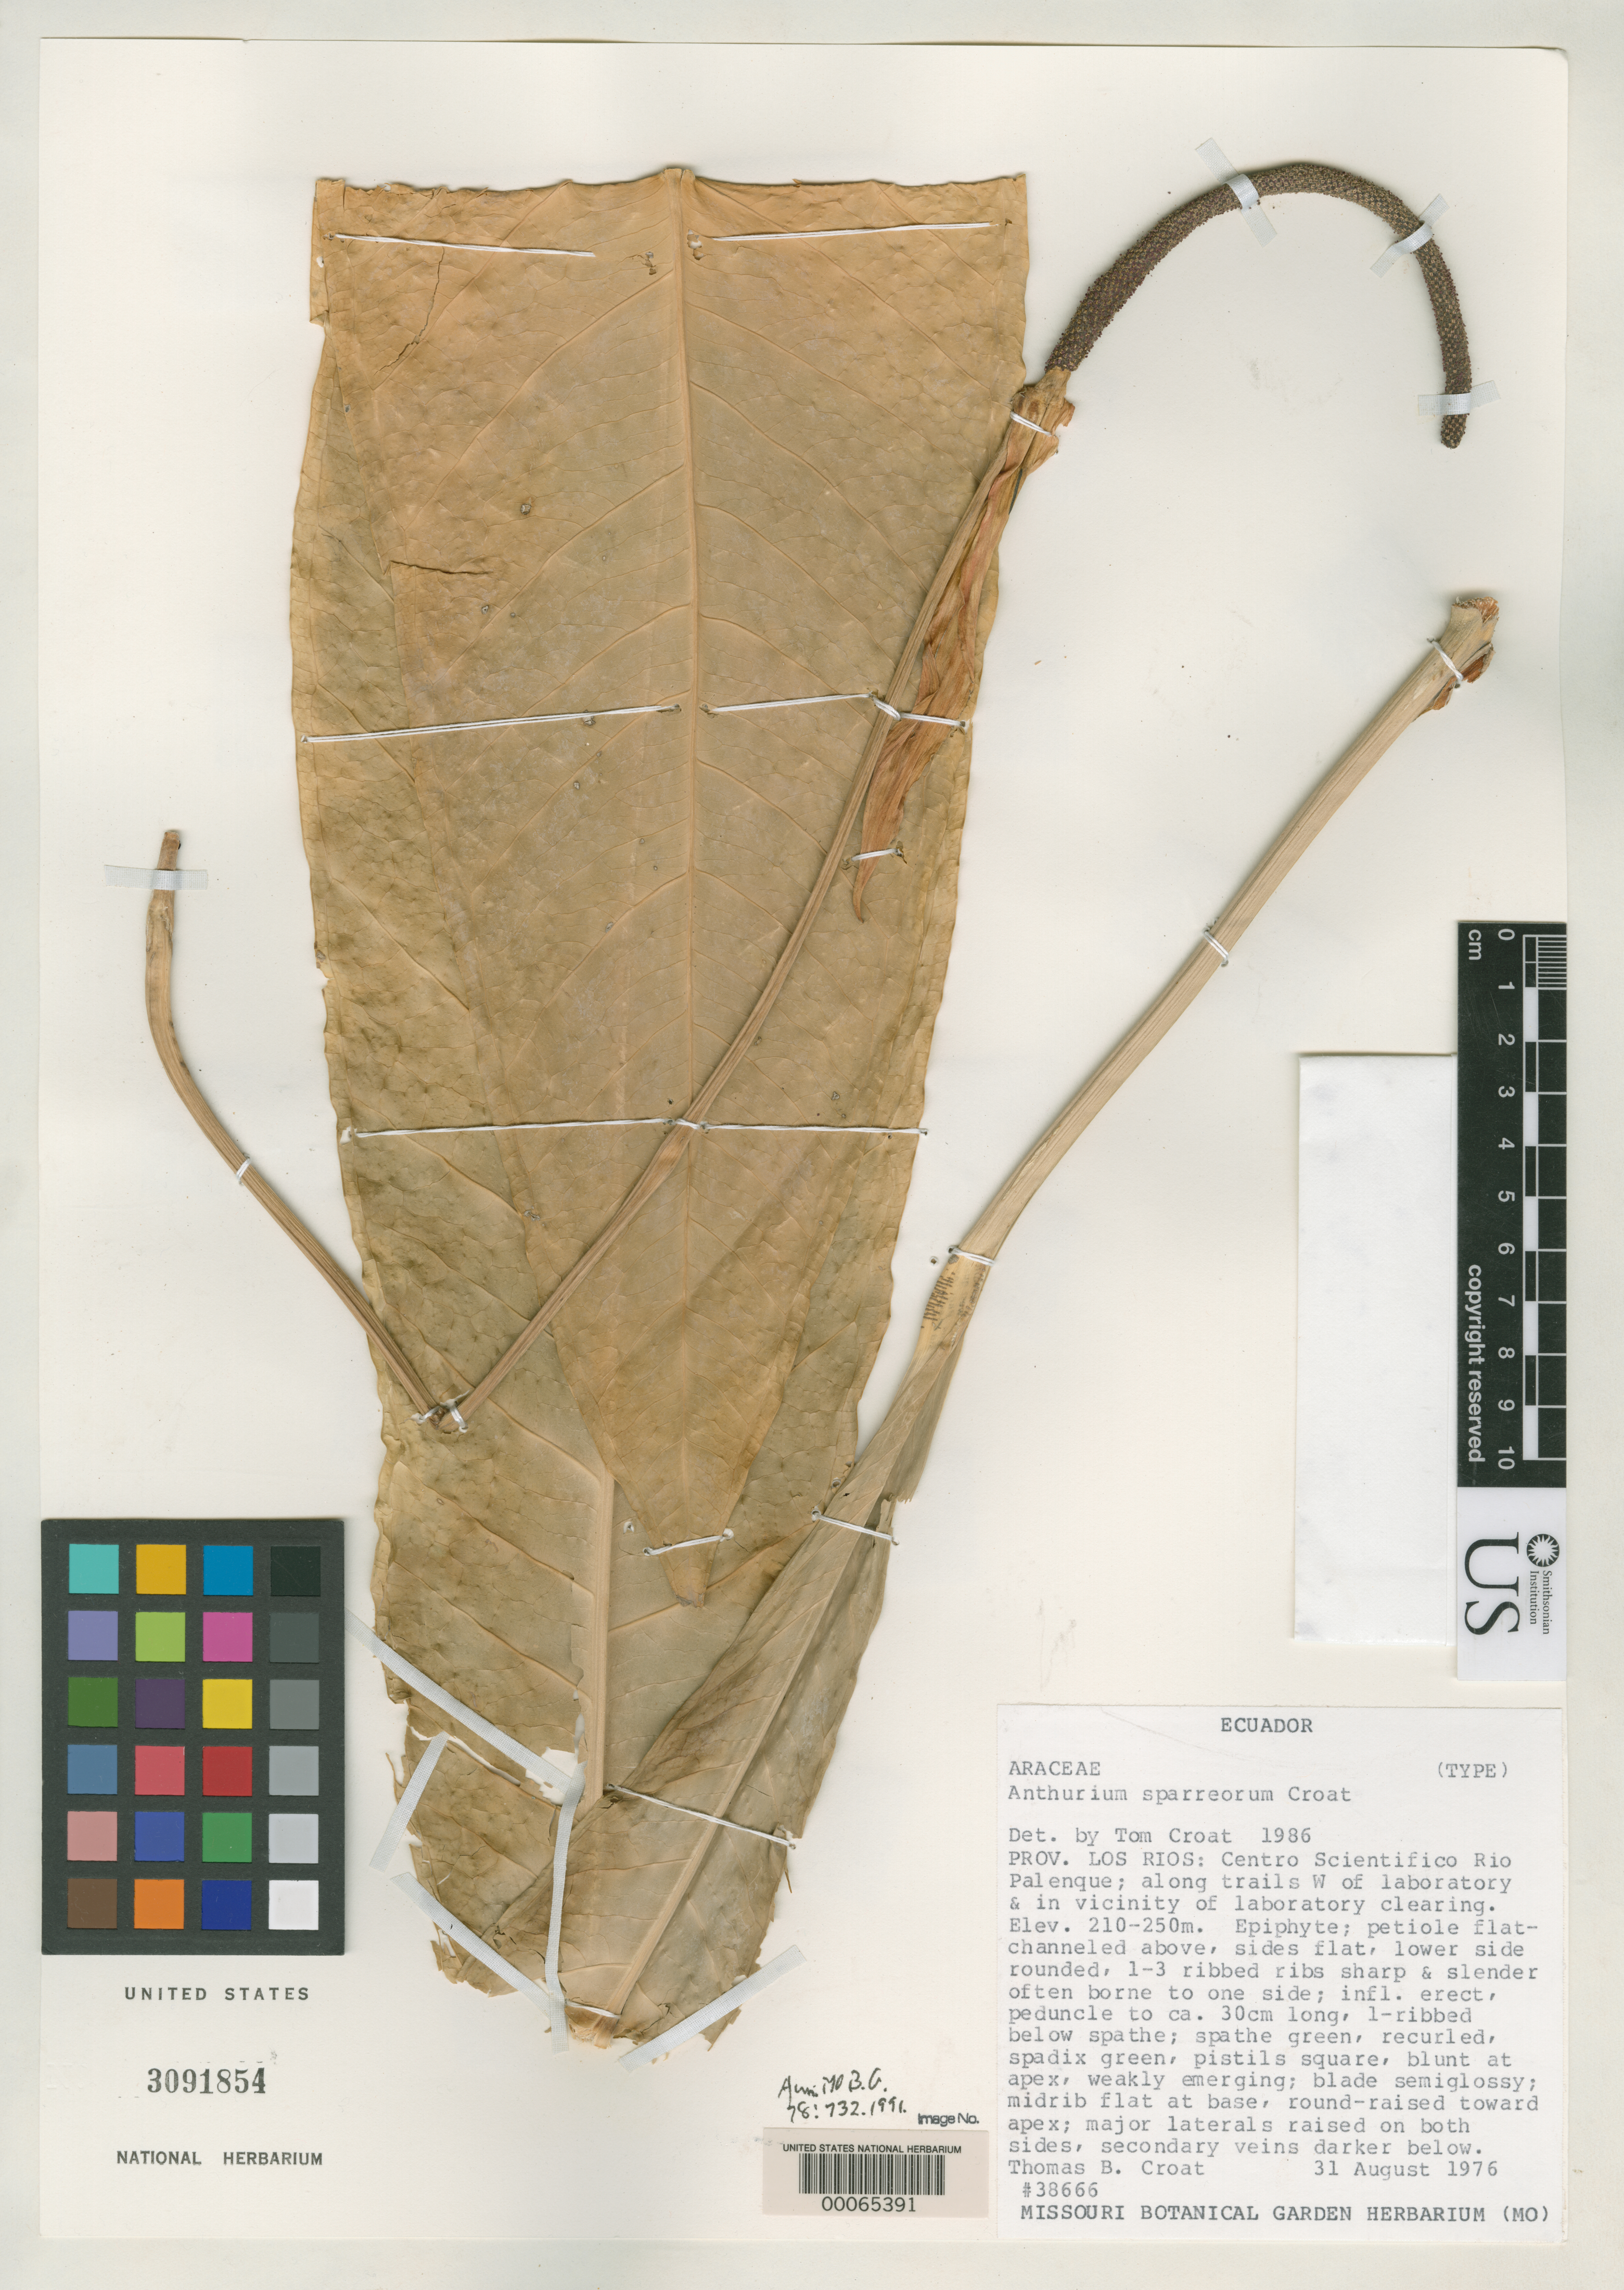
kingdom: Plantae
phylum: Tracheophyta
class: Liliopsida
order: Alismatales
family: Araceae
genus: Anthurium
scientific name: Anthurium sparreorum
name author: Croat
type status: Isotype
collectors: T. B. Croat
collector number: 38666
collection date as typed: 31 Aug 1976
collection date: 1976-08-31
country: Ecuador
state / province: Los Ríos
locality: Centro Scientifico Rio Palenque, along Trails W ofLaboratory and in vicinity of Laboratory clearing.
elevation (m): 210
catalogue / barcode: US 3091854